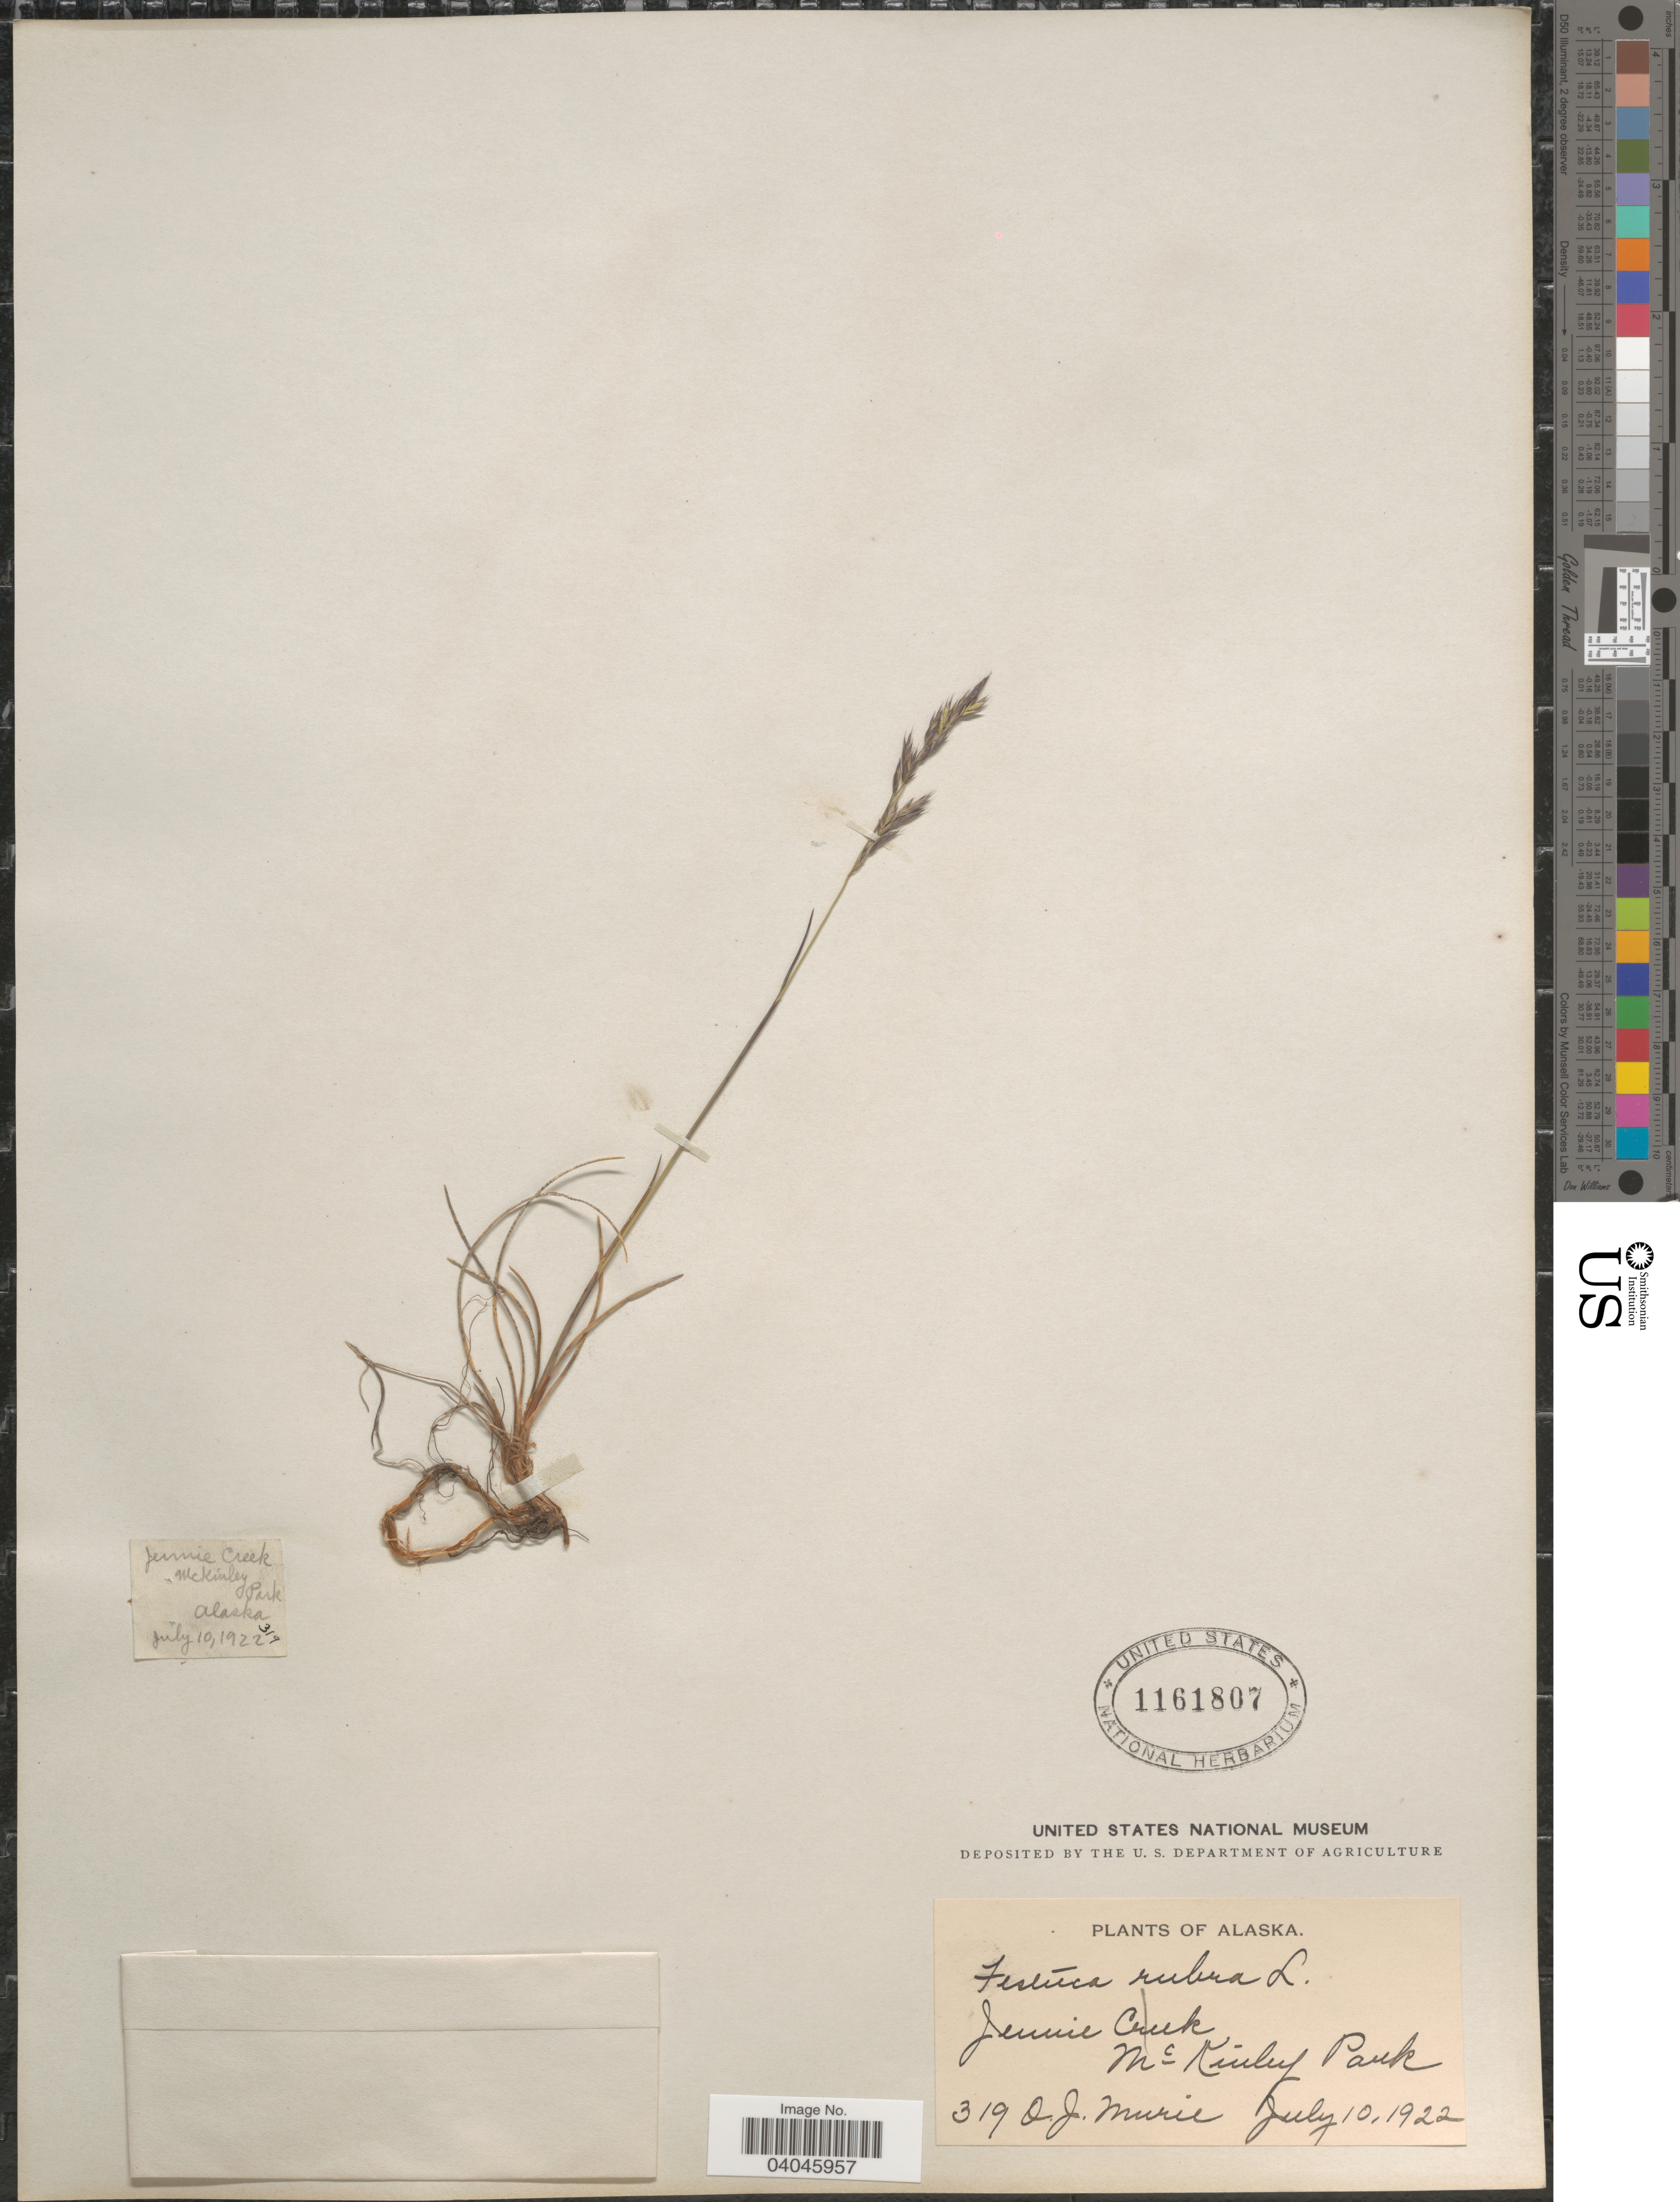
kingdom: Plantae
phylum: Tracheophyta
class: Liliopsida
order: Poales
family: Poaceae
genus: Festuca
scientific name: Festuca rubra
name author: L.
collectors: O. Murie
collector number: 319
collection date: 1922-07-10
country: United States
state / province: Alaska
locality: Jennie Creek, McKinley Park.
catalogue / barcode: US 1161807